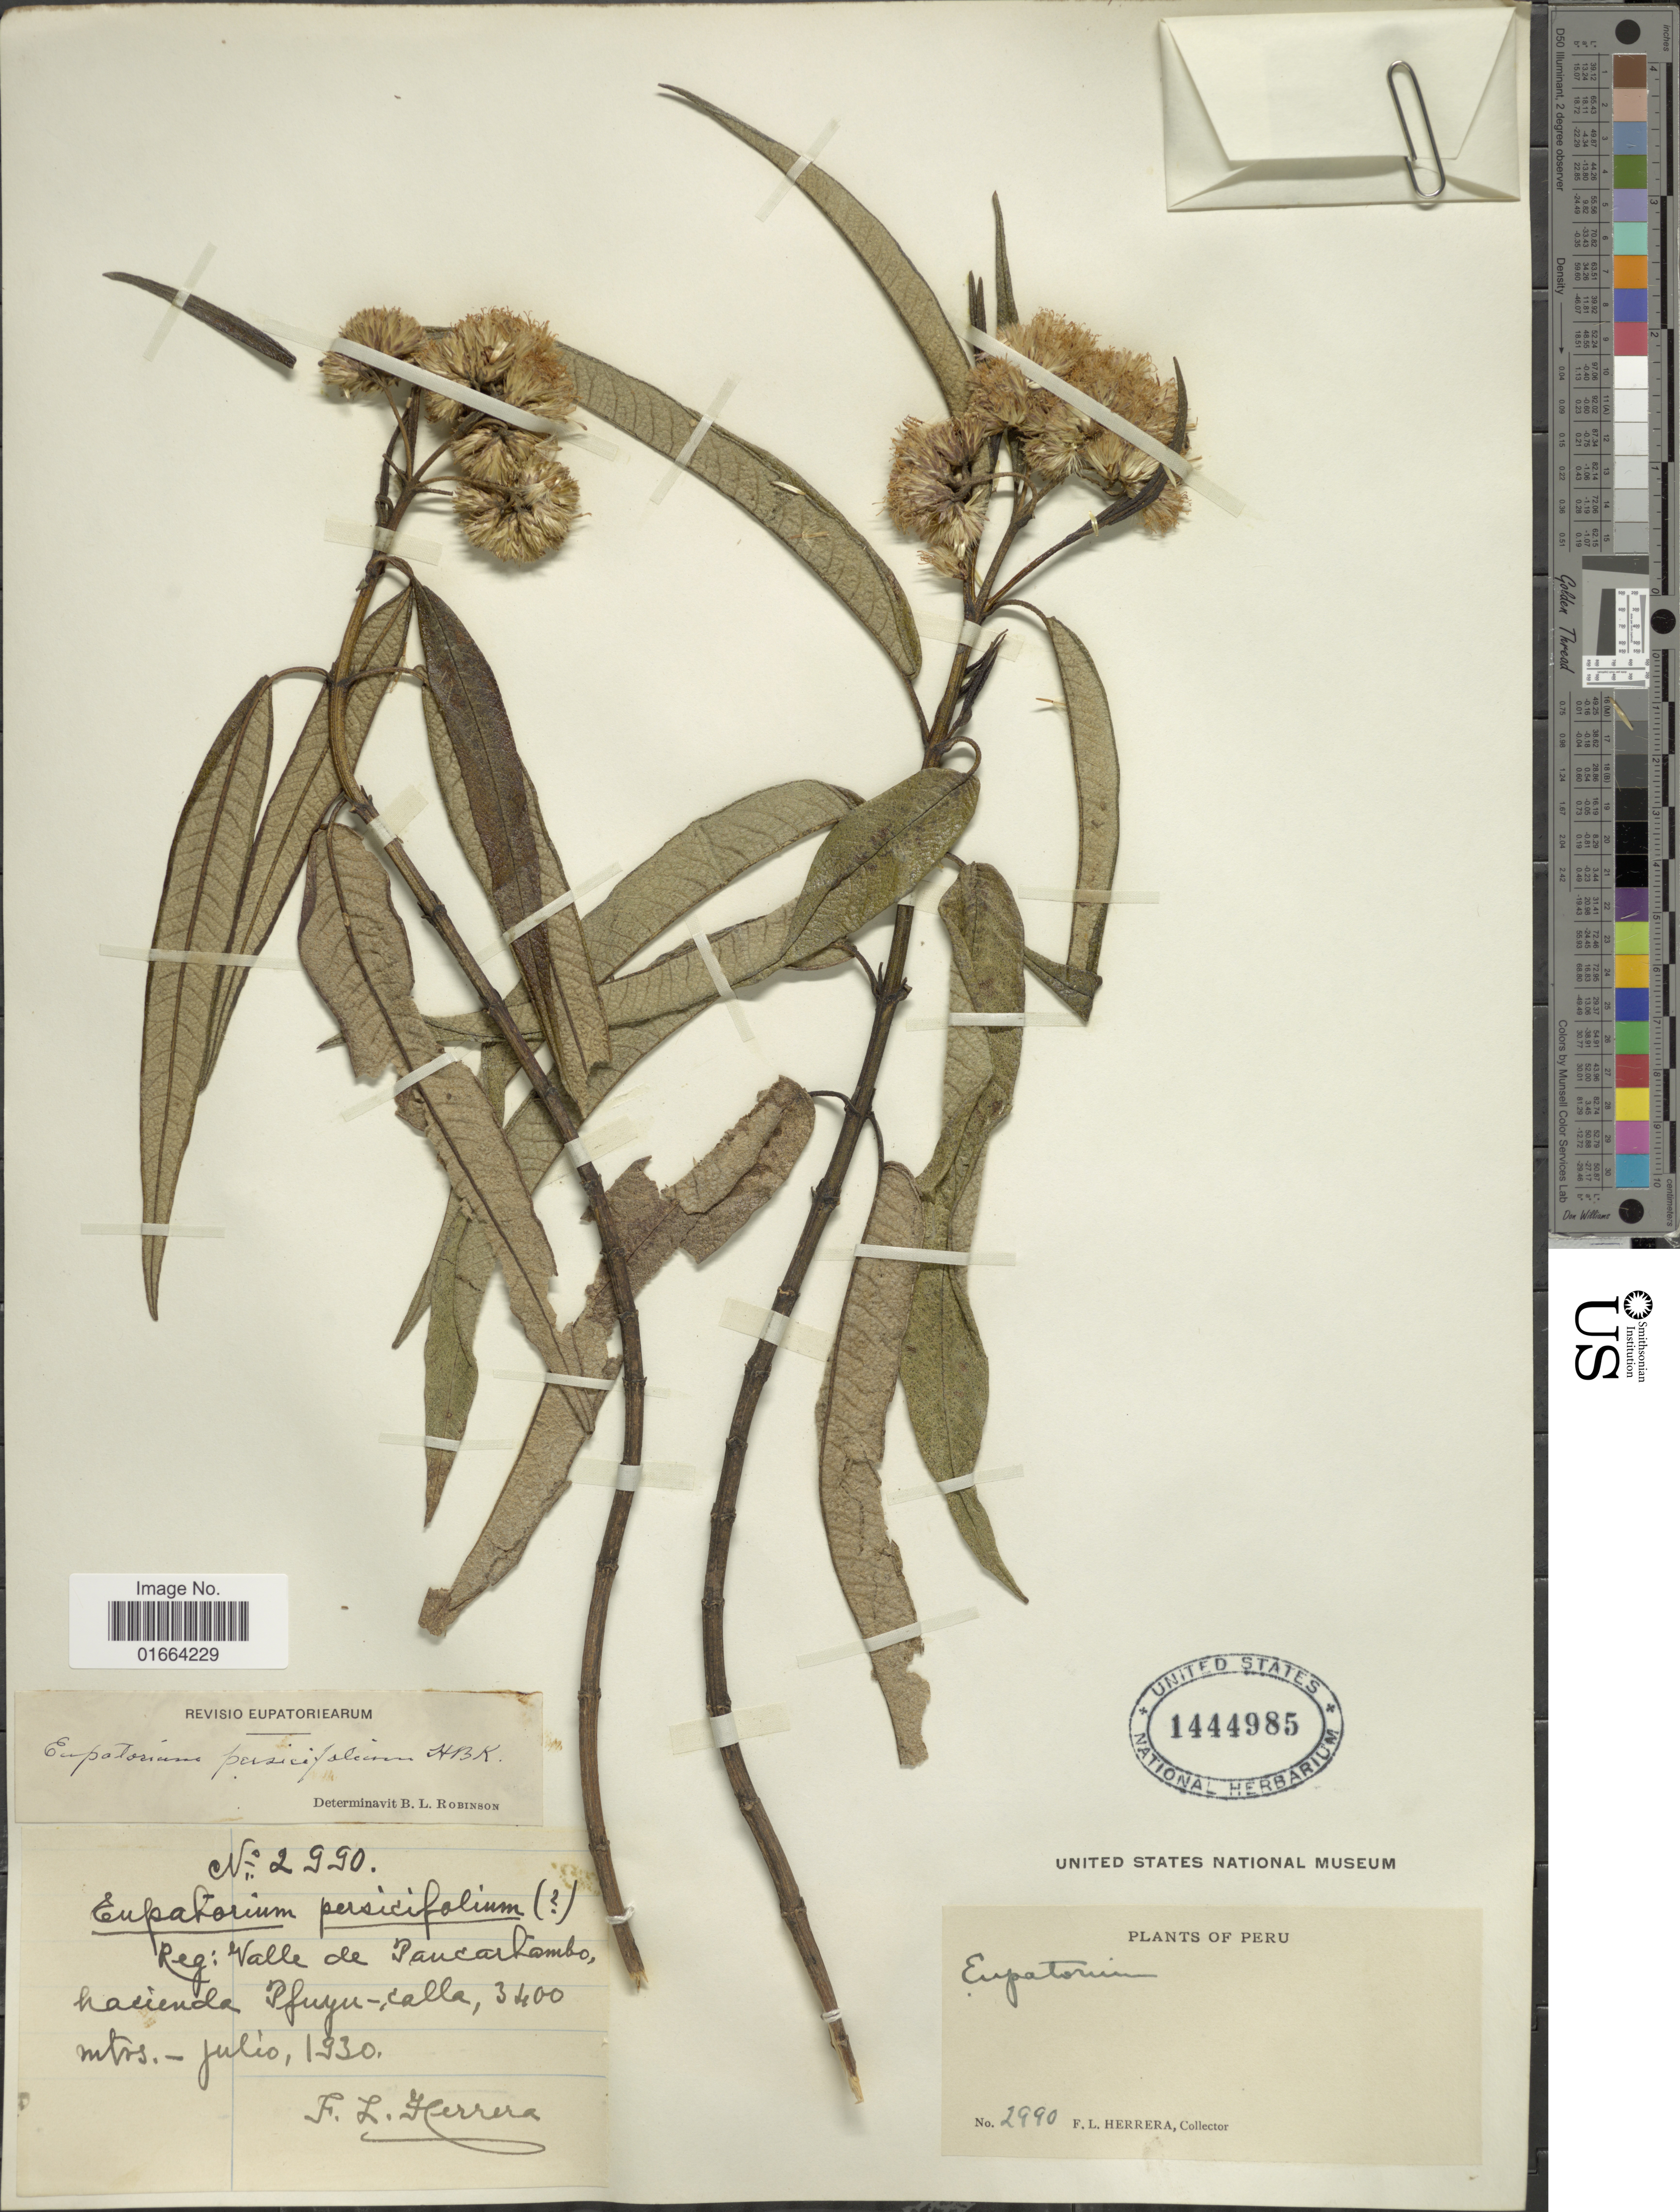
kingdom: Plantae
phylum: Tracheophyta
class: Magnoliopsida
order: Asterales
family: Asteraceae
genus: Aristeguietia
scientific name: Aristeguietia discolor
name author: (DC.) R.M. King & H. Rob.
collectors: F. L. Herrera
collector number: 2990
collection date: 1930-07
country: Peru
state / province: Cusco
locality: Valle del Paucartambo, hacienda Pfuyucalla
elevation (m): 3400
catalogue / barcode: US 1444985